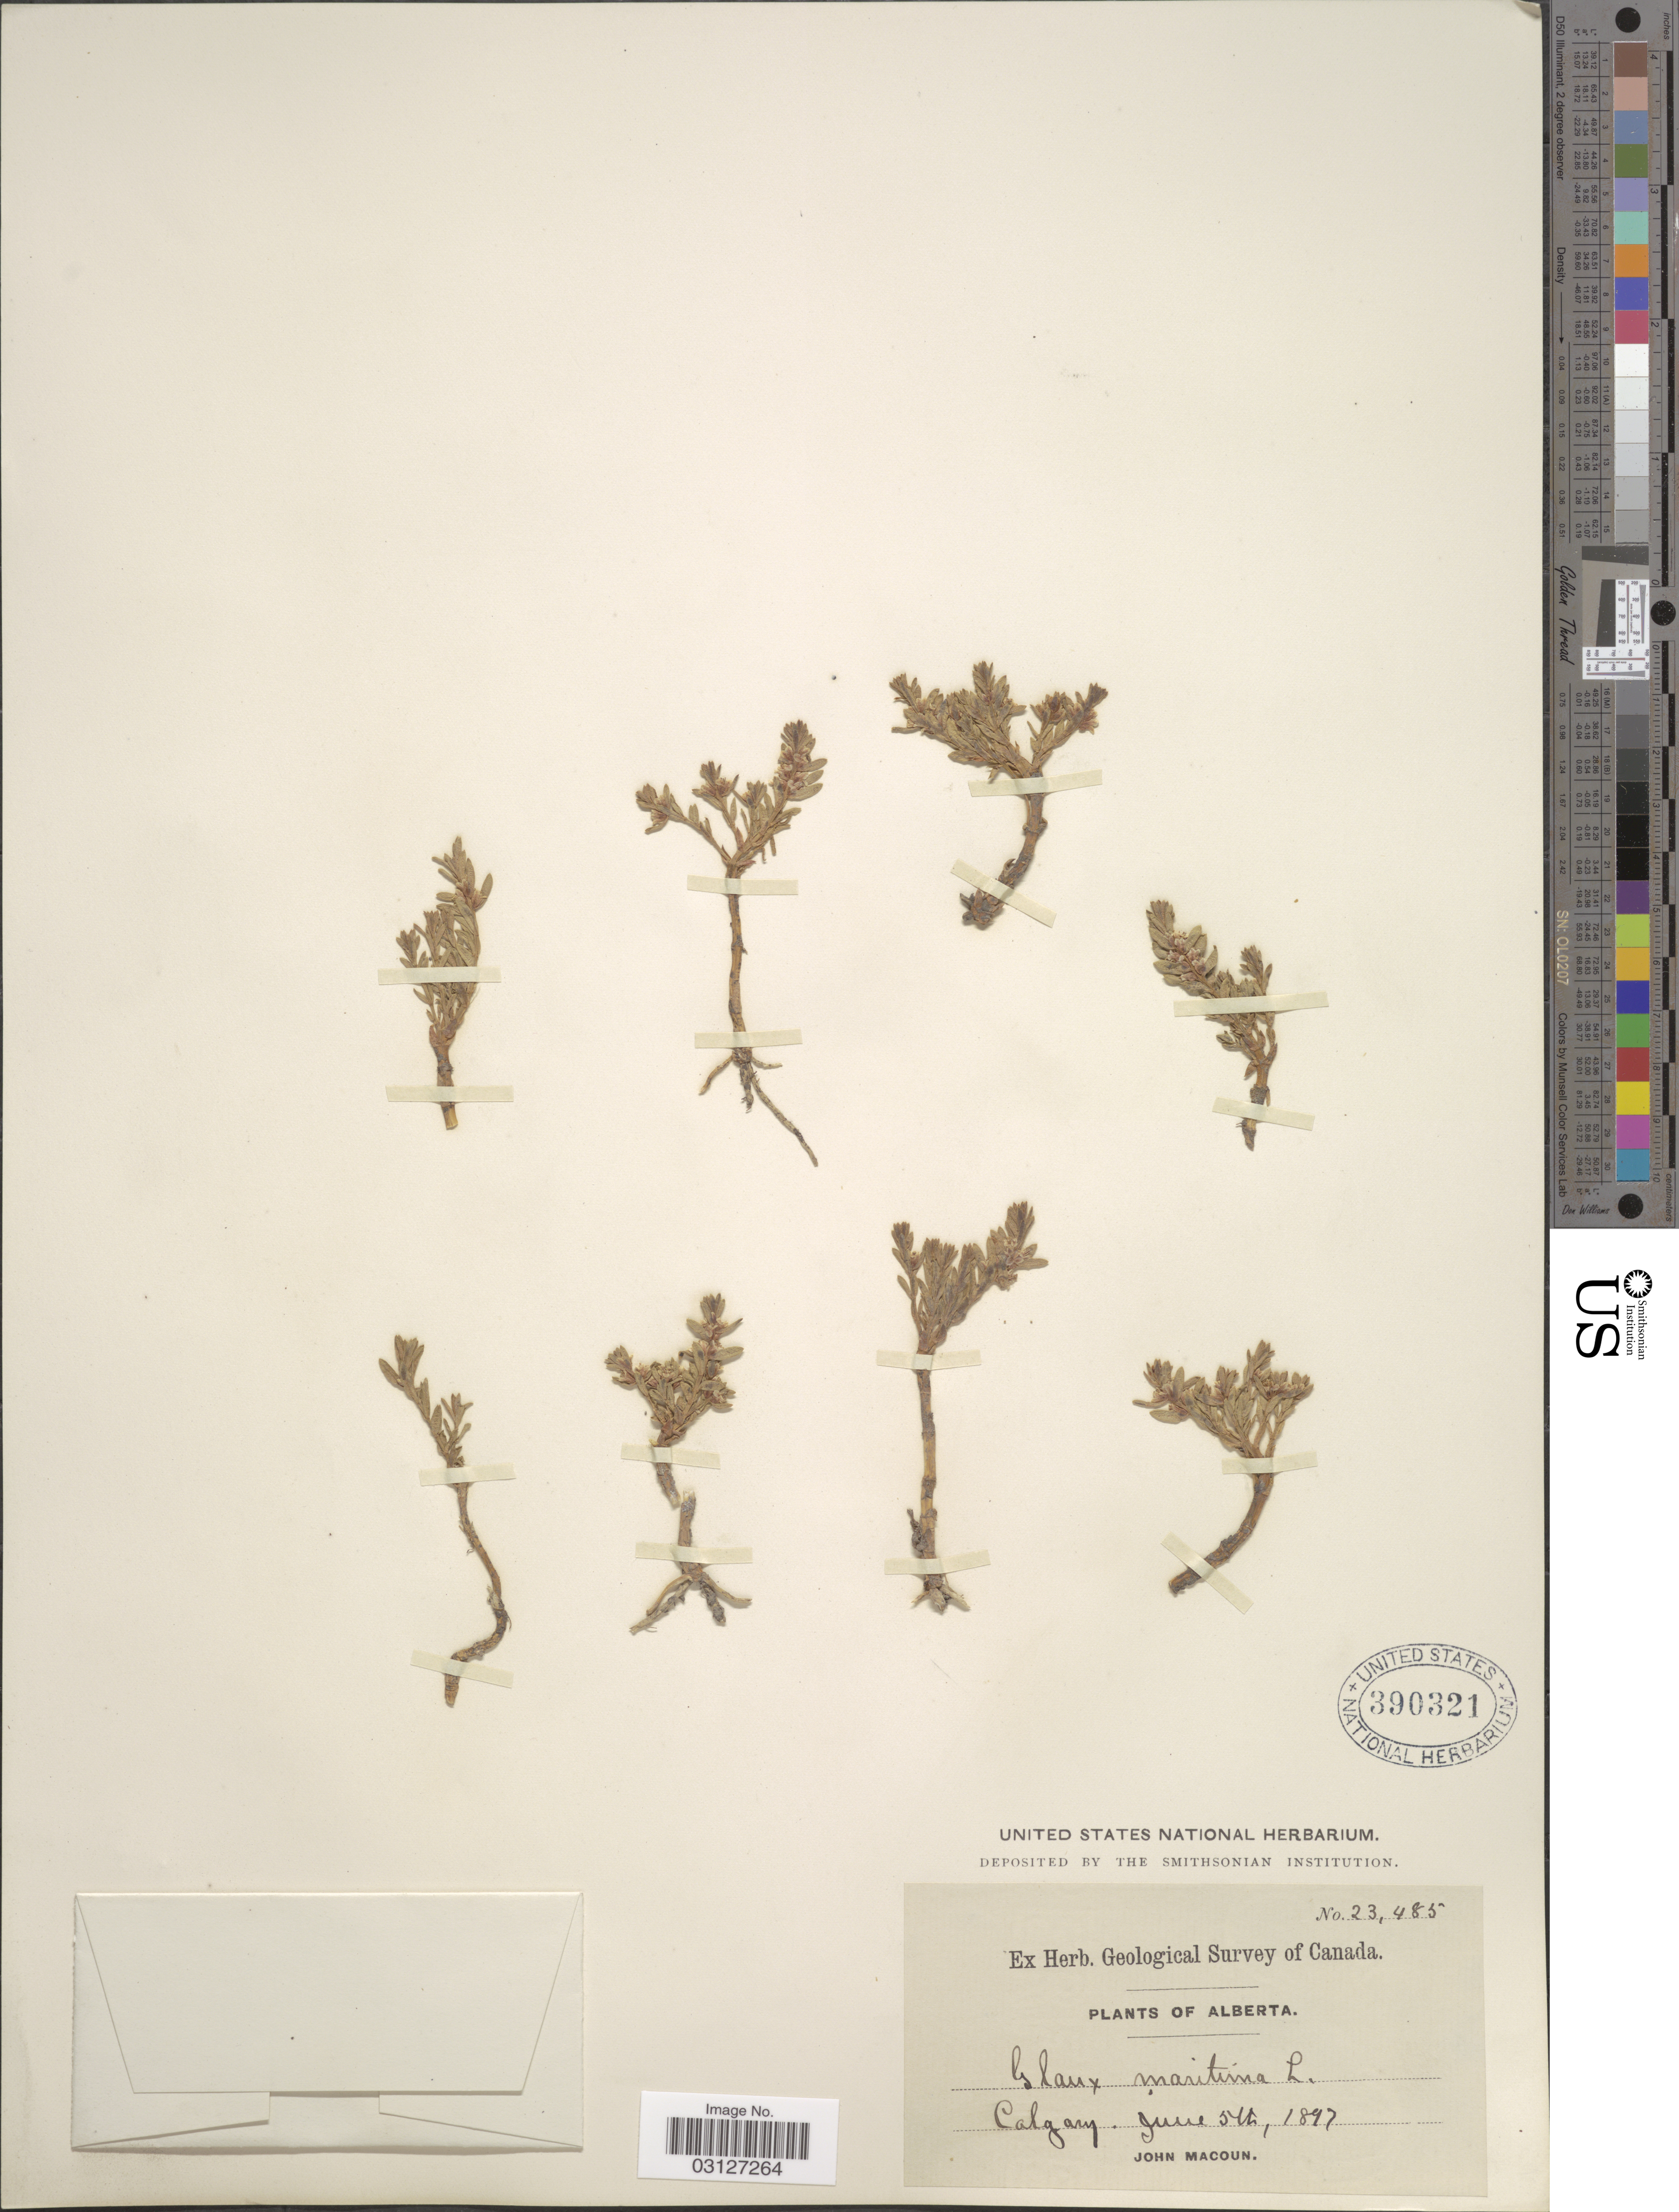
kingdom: Plantae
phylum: Tracheophyta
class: Magnoliopsida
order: Ericales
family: Primulaceae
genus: Glaux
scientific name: Glaux maritima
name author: L.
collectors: J. Macoun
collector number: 23485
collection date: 1897-06-05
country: Canada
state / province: Alberta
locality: Calgary.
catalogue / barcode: US 390321